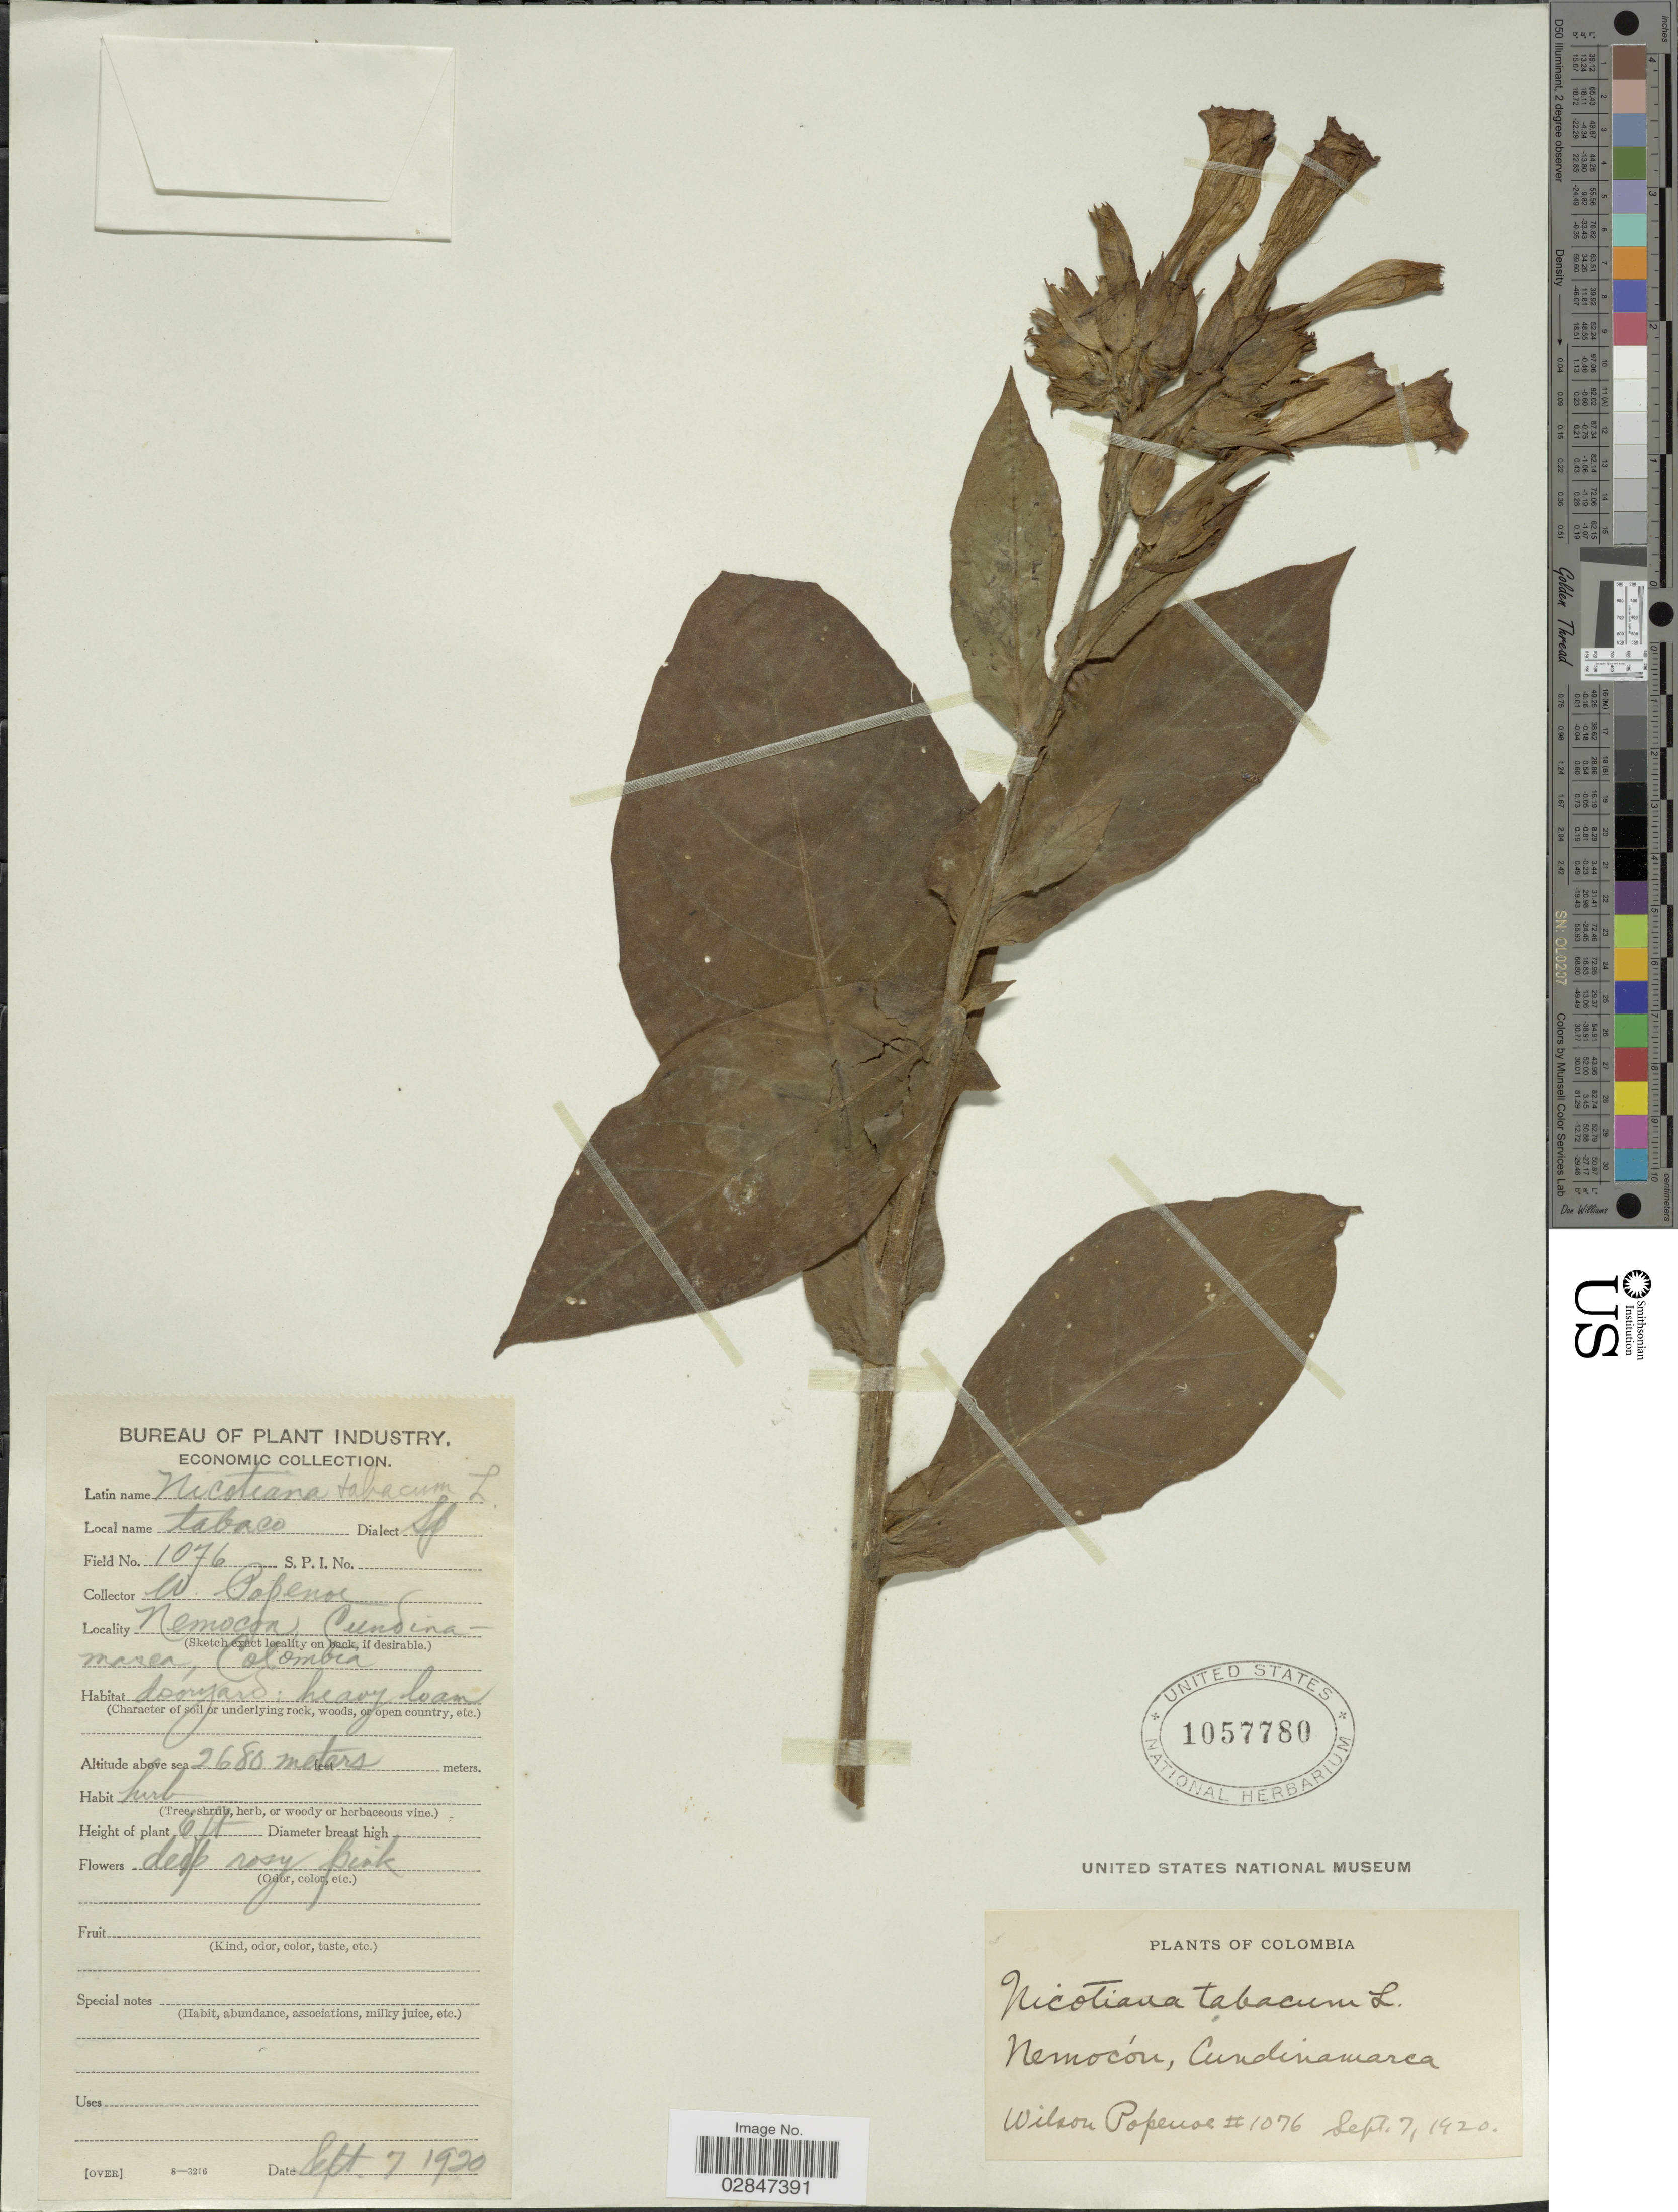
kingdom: Plantae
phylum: Tracheophyta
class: Magnoliopsida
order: Solanales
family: Solanaceae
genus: Nicotiana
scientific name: Nicotiana tabacum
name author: L.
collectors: W. Popenoe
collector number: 1076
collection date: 1920-09-07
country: Colombia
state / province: Cundinamarca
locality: Nemocoa, Cundinamarca.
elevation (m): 2680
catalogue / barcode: US 1057780